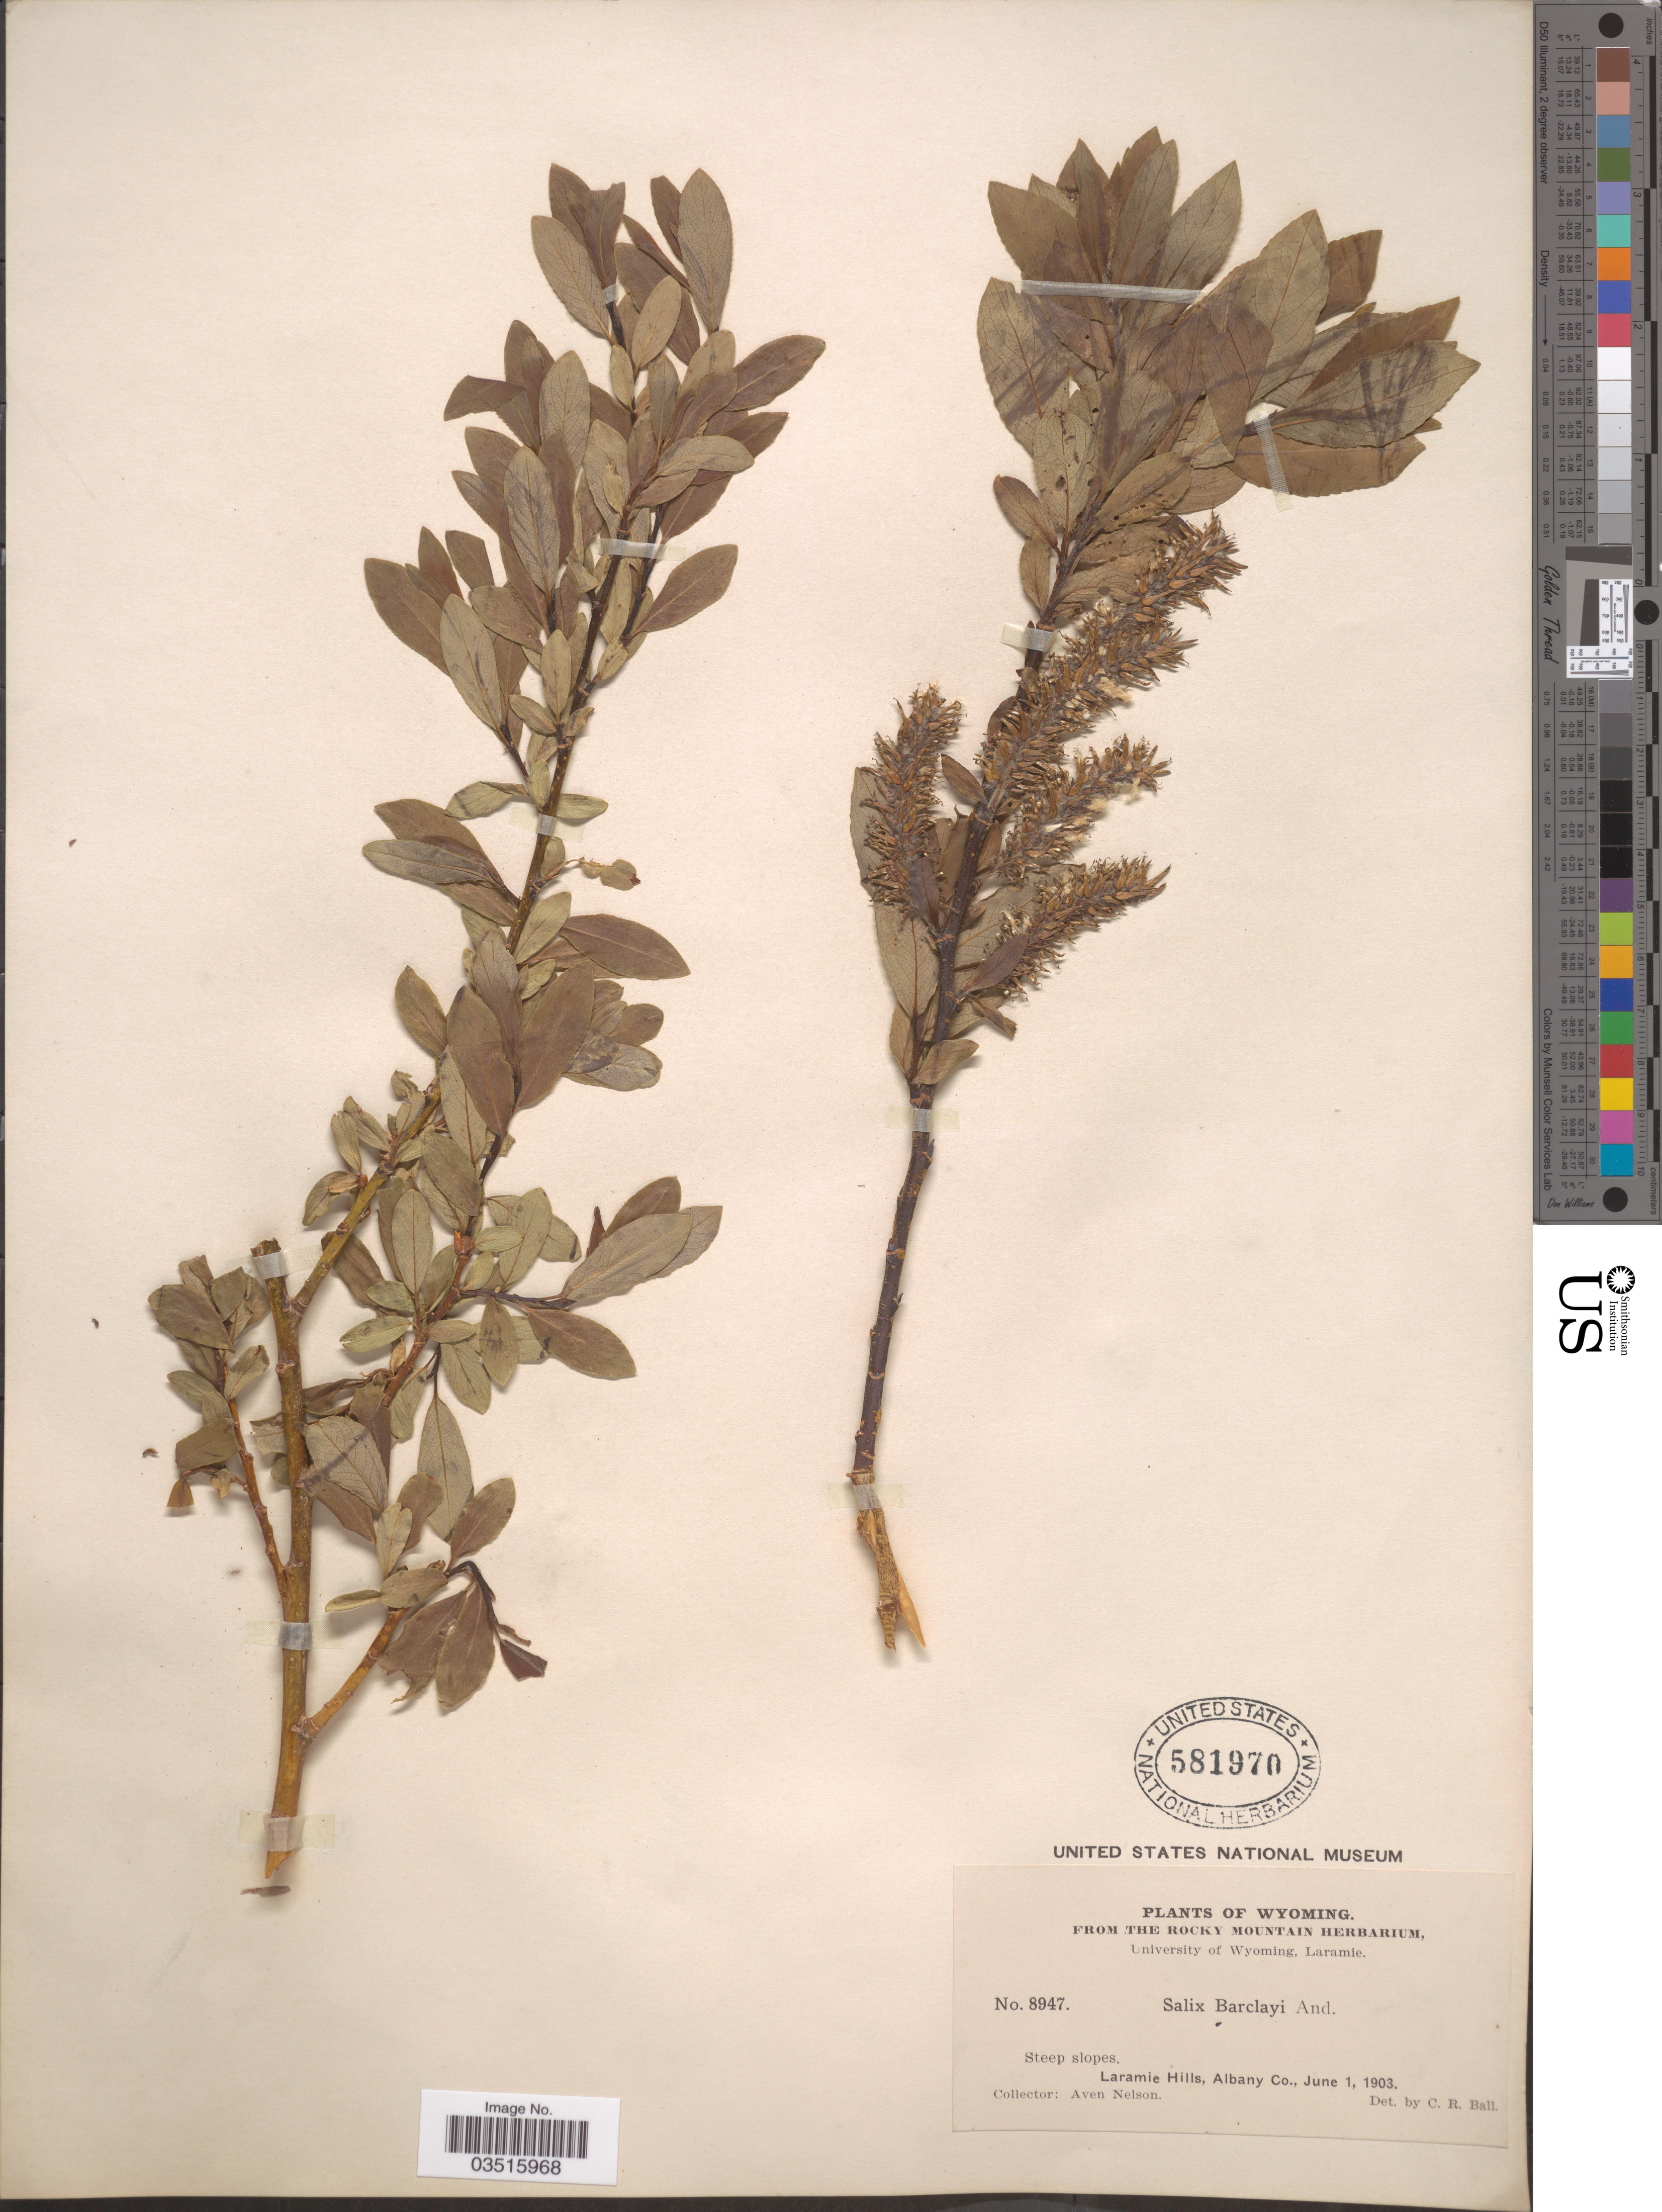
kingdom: Plantae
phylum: Tracheophyta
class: Magnoliopsida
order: Malpighiales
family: Salicaceae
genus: Salix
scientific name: Salix monticola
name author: Bebb.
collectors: A. Nelson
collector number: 8947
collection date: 1903-06-01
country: United States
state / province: Wyoming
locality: Laramie Hills, Albany Co.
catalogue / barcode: US 581970